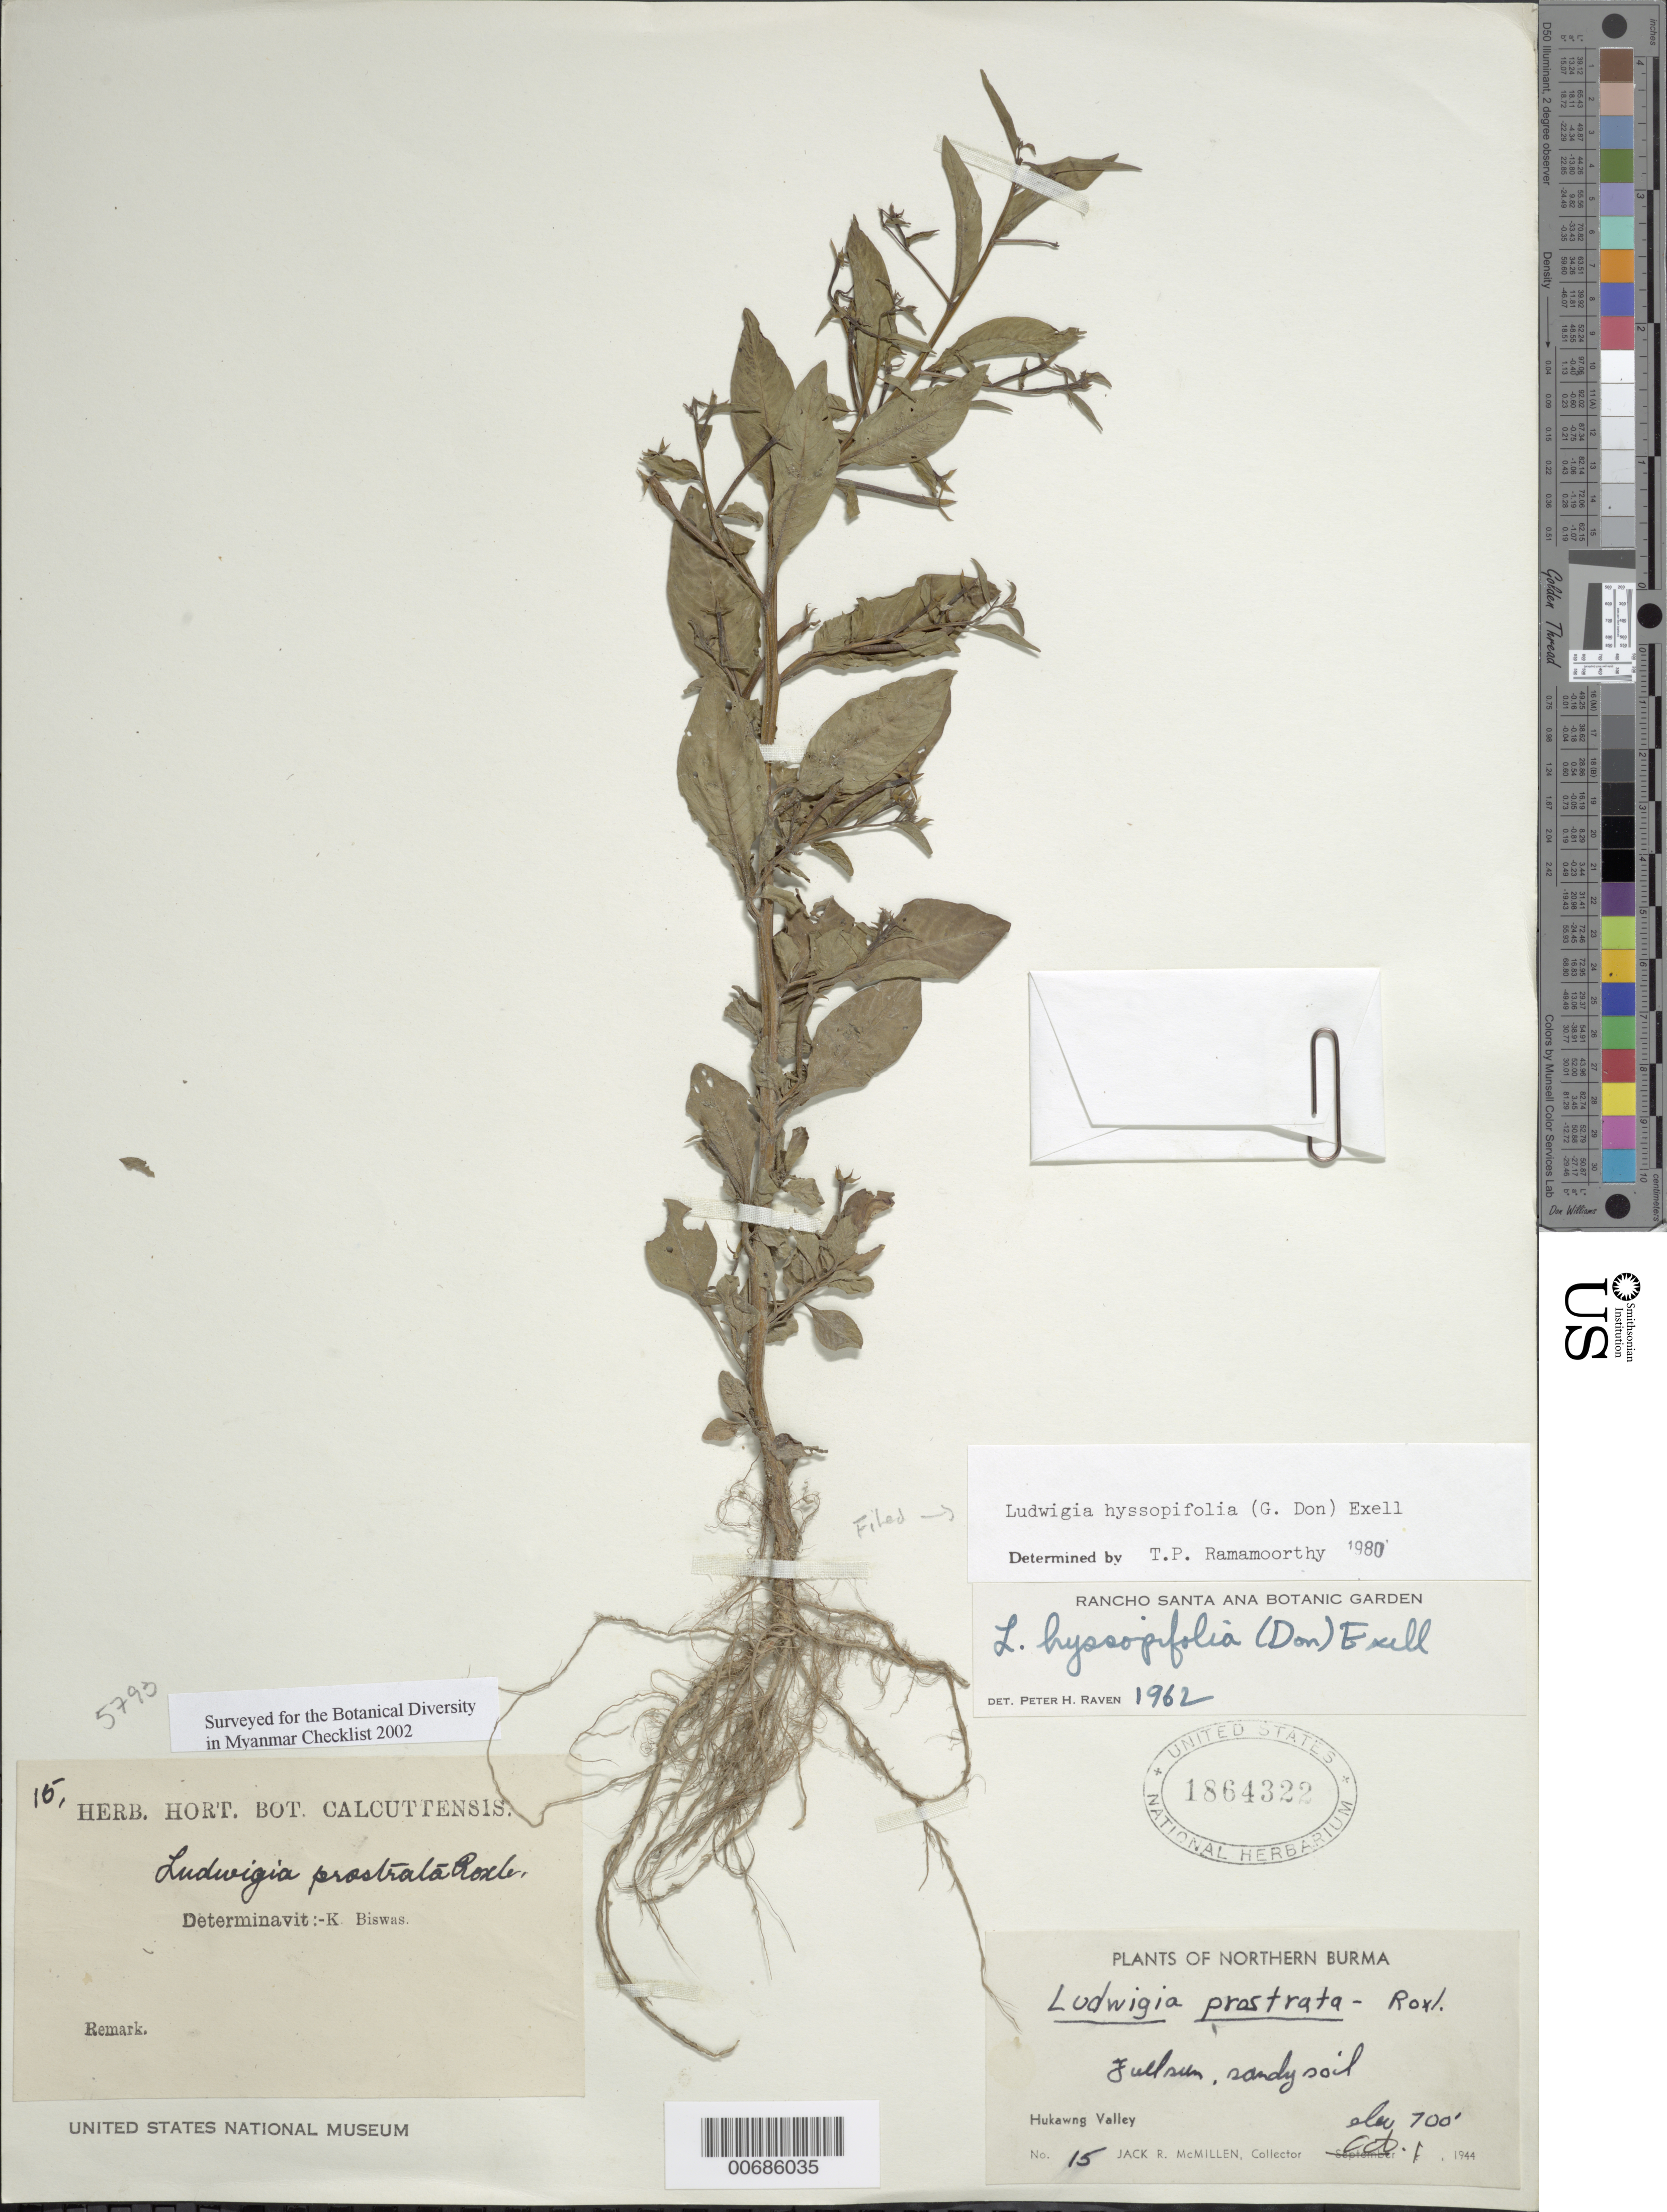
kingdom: Plantae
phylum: Tracheophyta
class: Magnoliopsida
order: Myrtales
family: Onagraceae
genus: Ludwigia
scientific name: Ludwigia hyssopifolia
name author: (G. Don) Exell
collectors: J. McMillen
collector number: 15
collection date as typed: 01 Oct 1944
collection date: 1944-10-01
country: Myanmar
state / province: Kachin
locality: Hukawng Valley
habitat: Sandy soil, full sun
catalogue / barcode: US 1864322